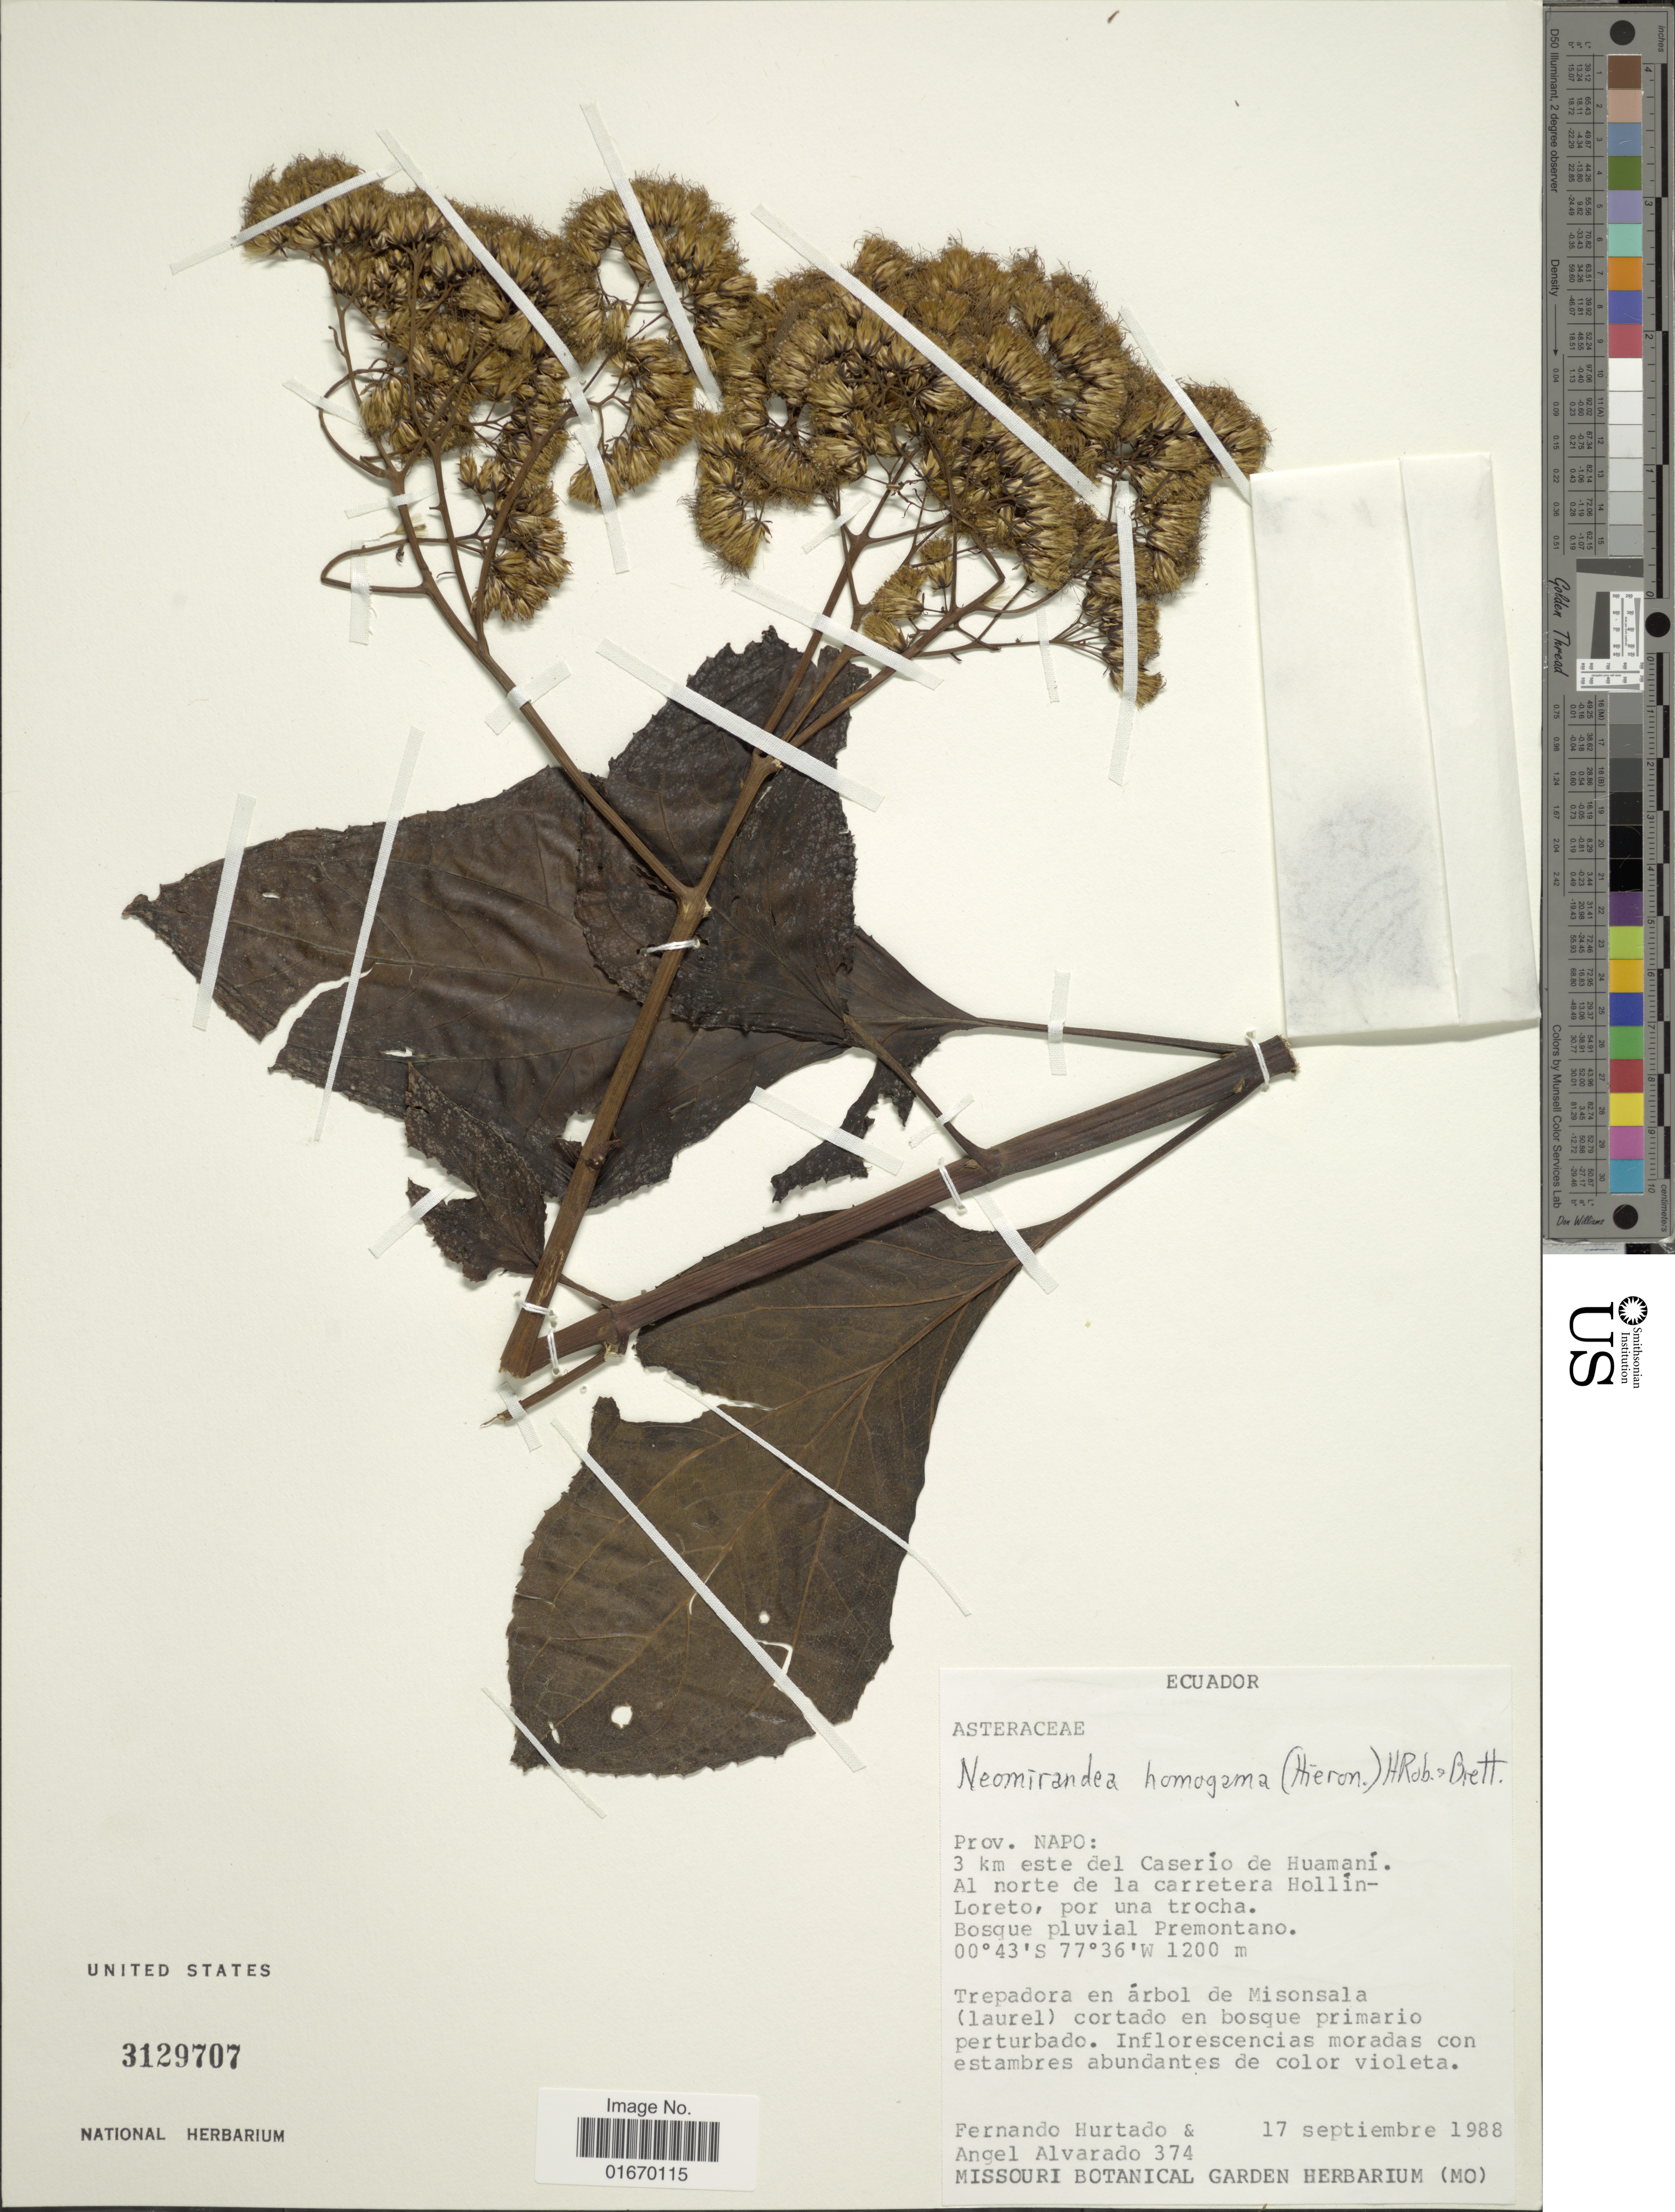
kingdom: Plantae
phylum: Tracheophyta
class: Magnoliopsida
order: Asterales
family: Asteraceae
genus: Neomirandea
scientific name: Neomirandea homogama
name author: (Hieron.) H. Rob.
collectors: F. Hurtado & A. Alvarado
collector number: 374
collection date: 1988-09-17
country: Ecuador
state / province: Napo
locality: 3 km este del Caserio de Huamani, al norte de la carretera Hollin-Loreto, por una trocha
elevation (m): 1200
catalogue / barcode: US 3129707